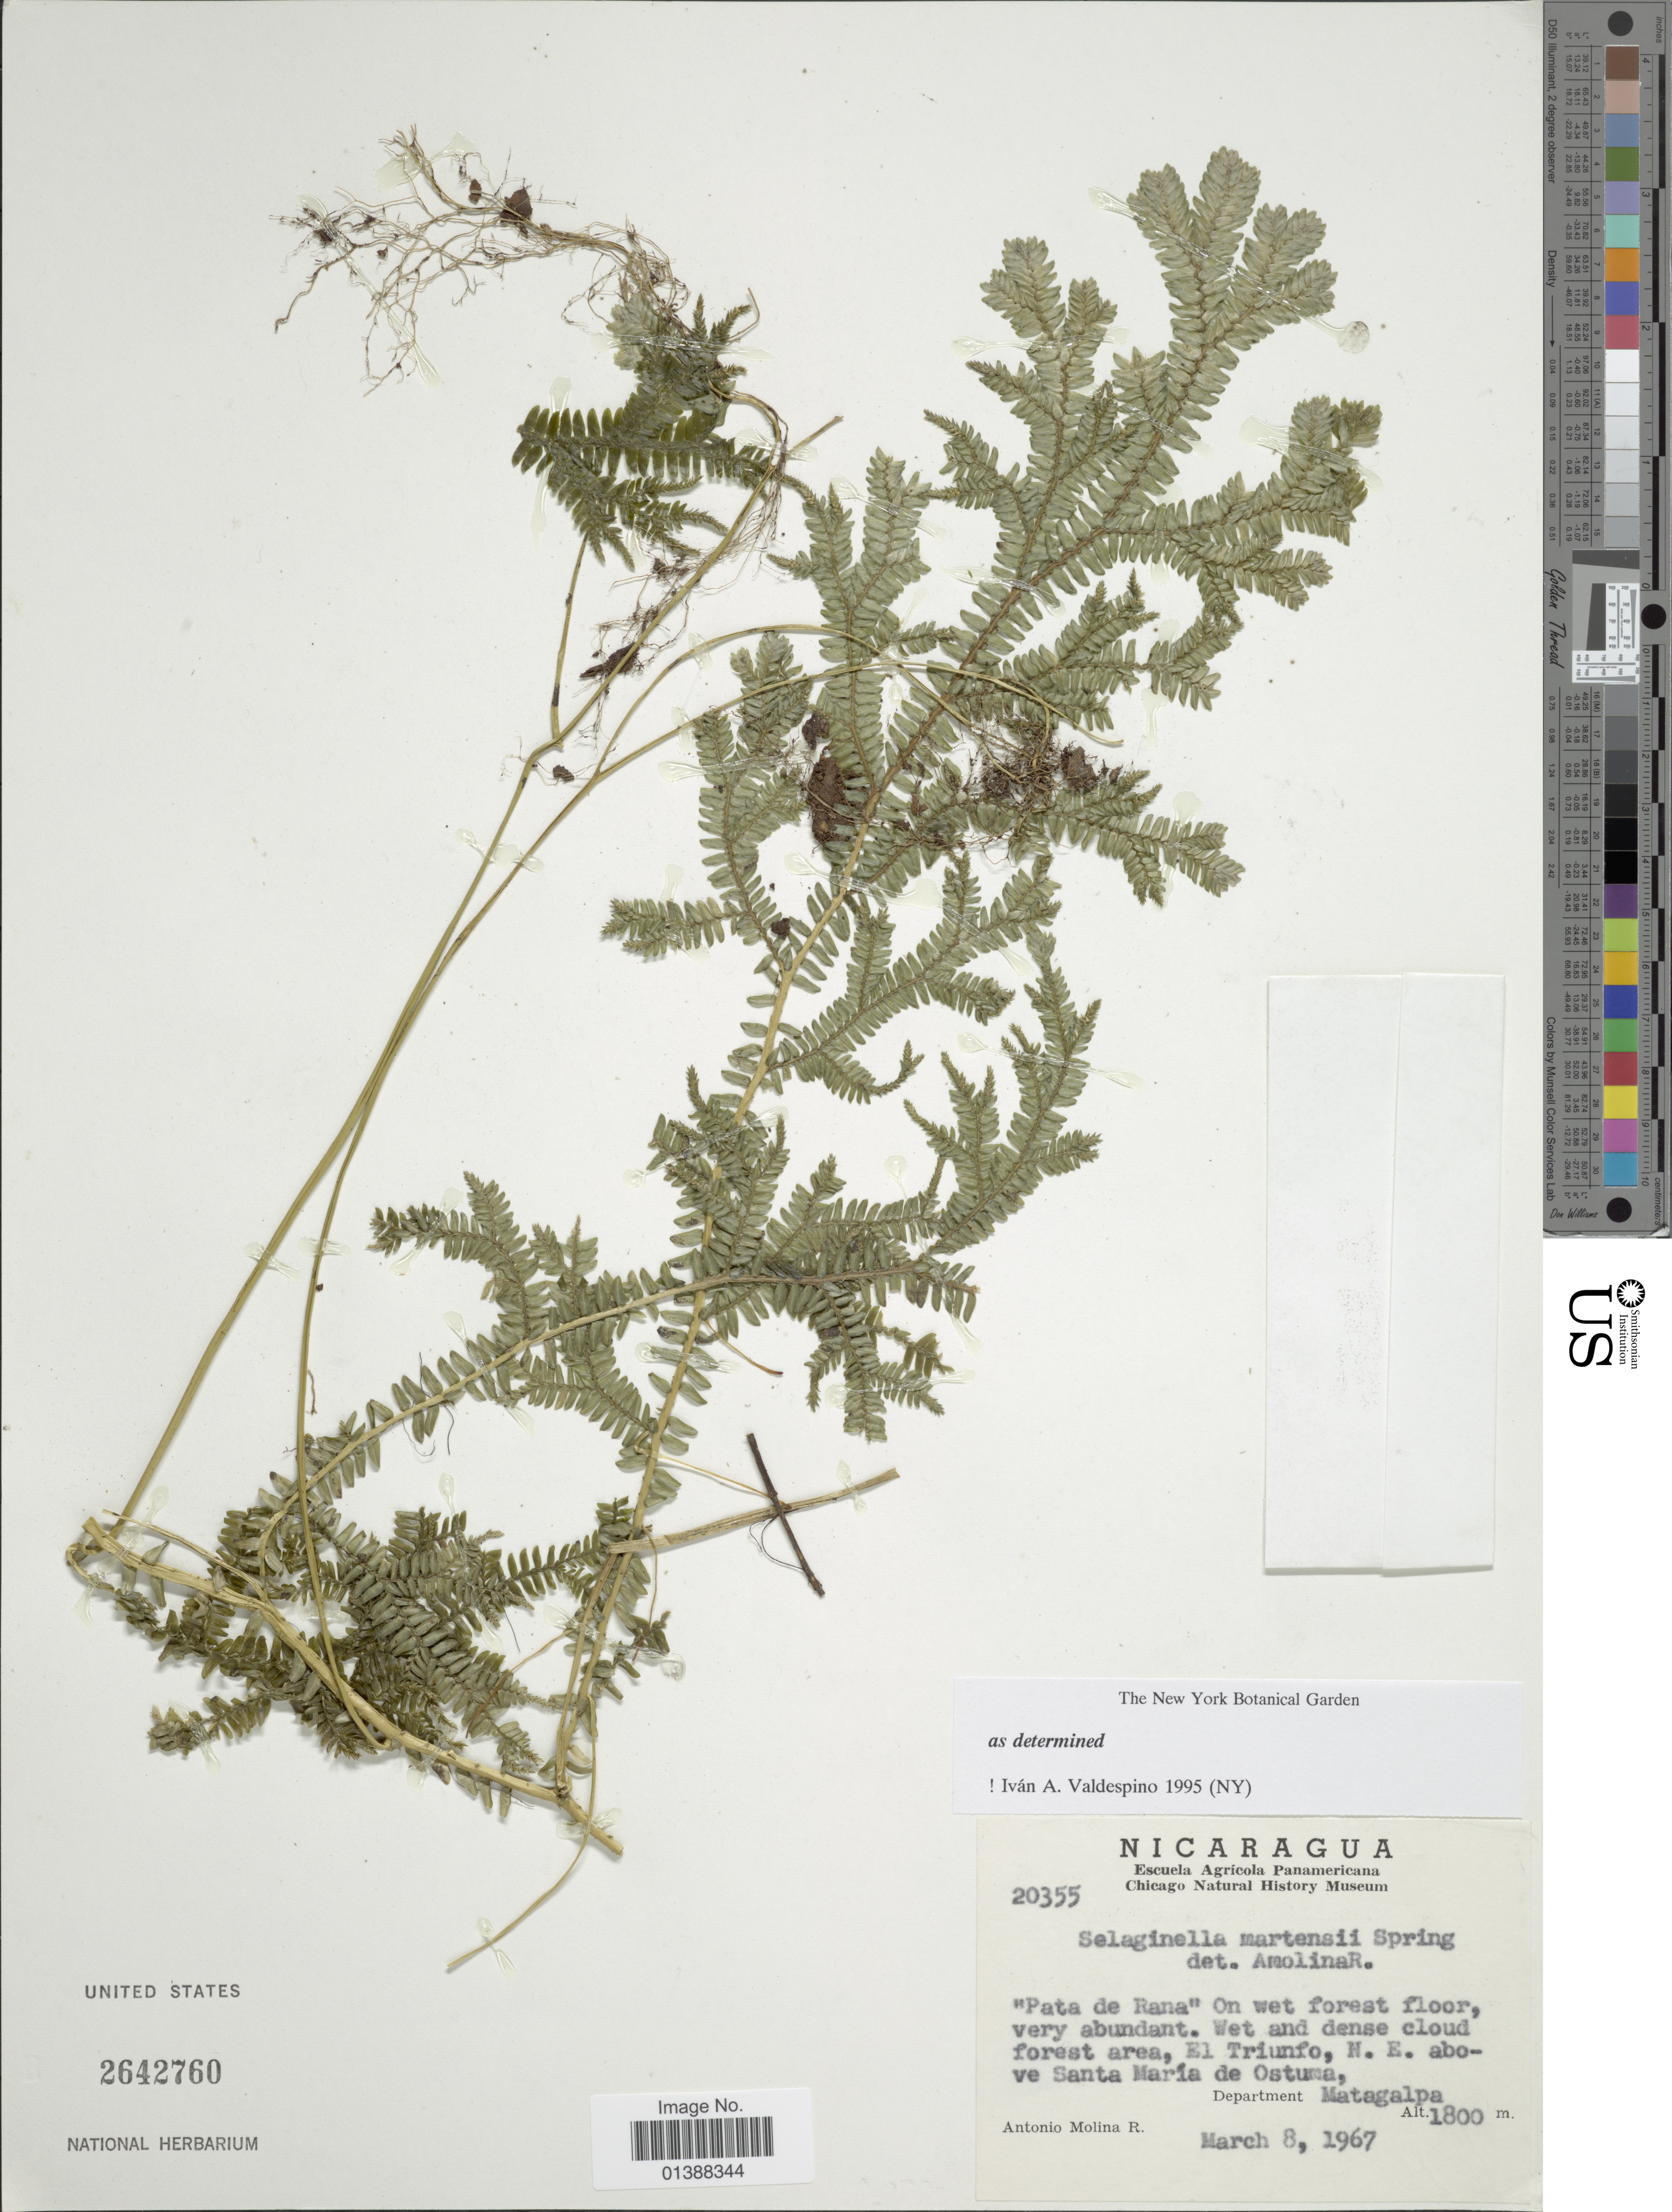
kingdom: Plantae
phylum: Tracheophyta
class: Lycopodiopsida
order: Selaginellales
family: Selaginellaceae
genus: Selaginella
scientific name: Selaginella martensii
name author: Spring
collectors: A. Molina R.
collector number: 20355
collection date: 1967-03-08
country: Nicaragua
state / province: Matagalpa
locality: El Triunfo, N.E. above Santa María de Ostuma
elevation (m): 1800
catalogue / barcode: US 2642760